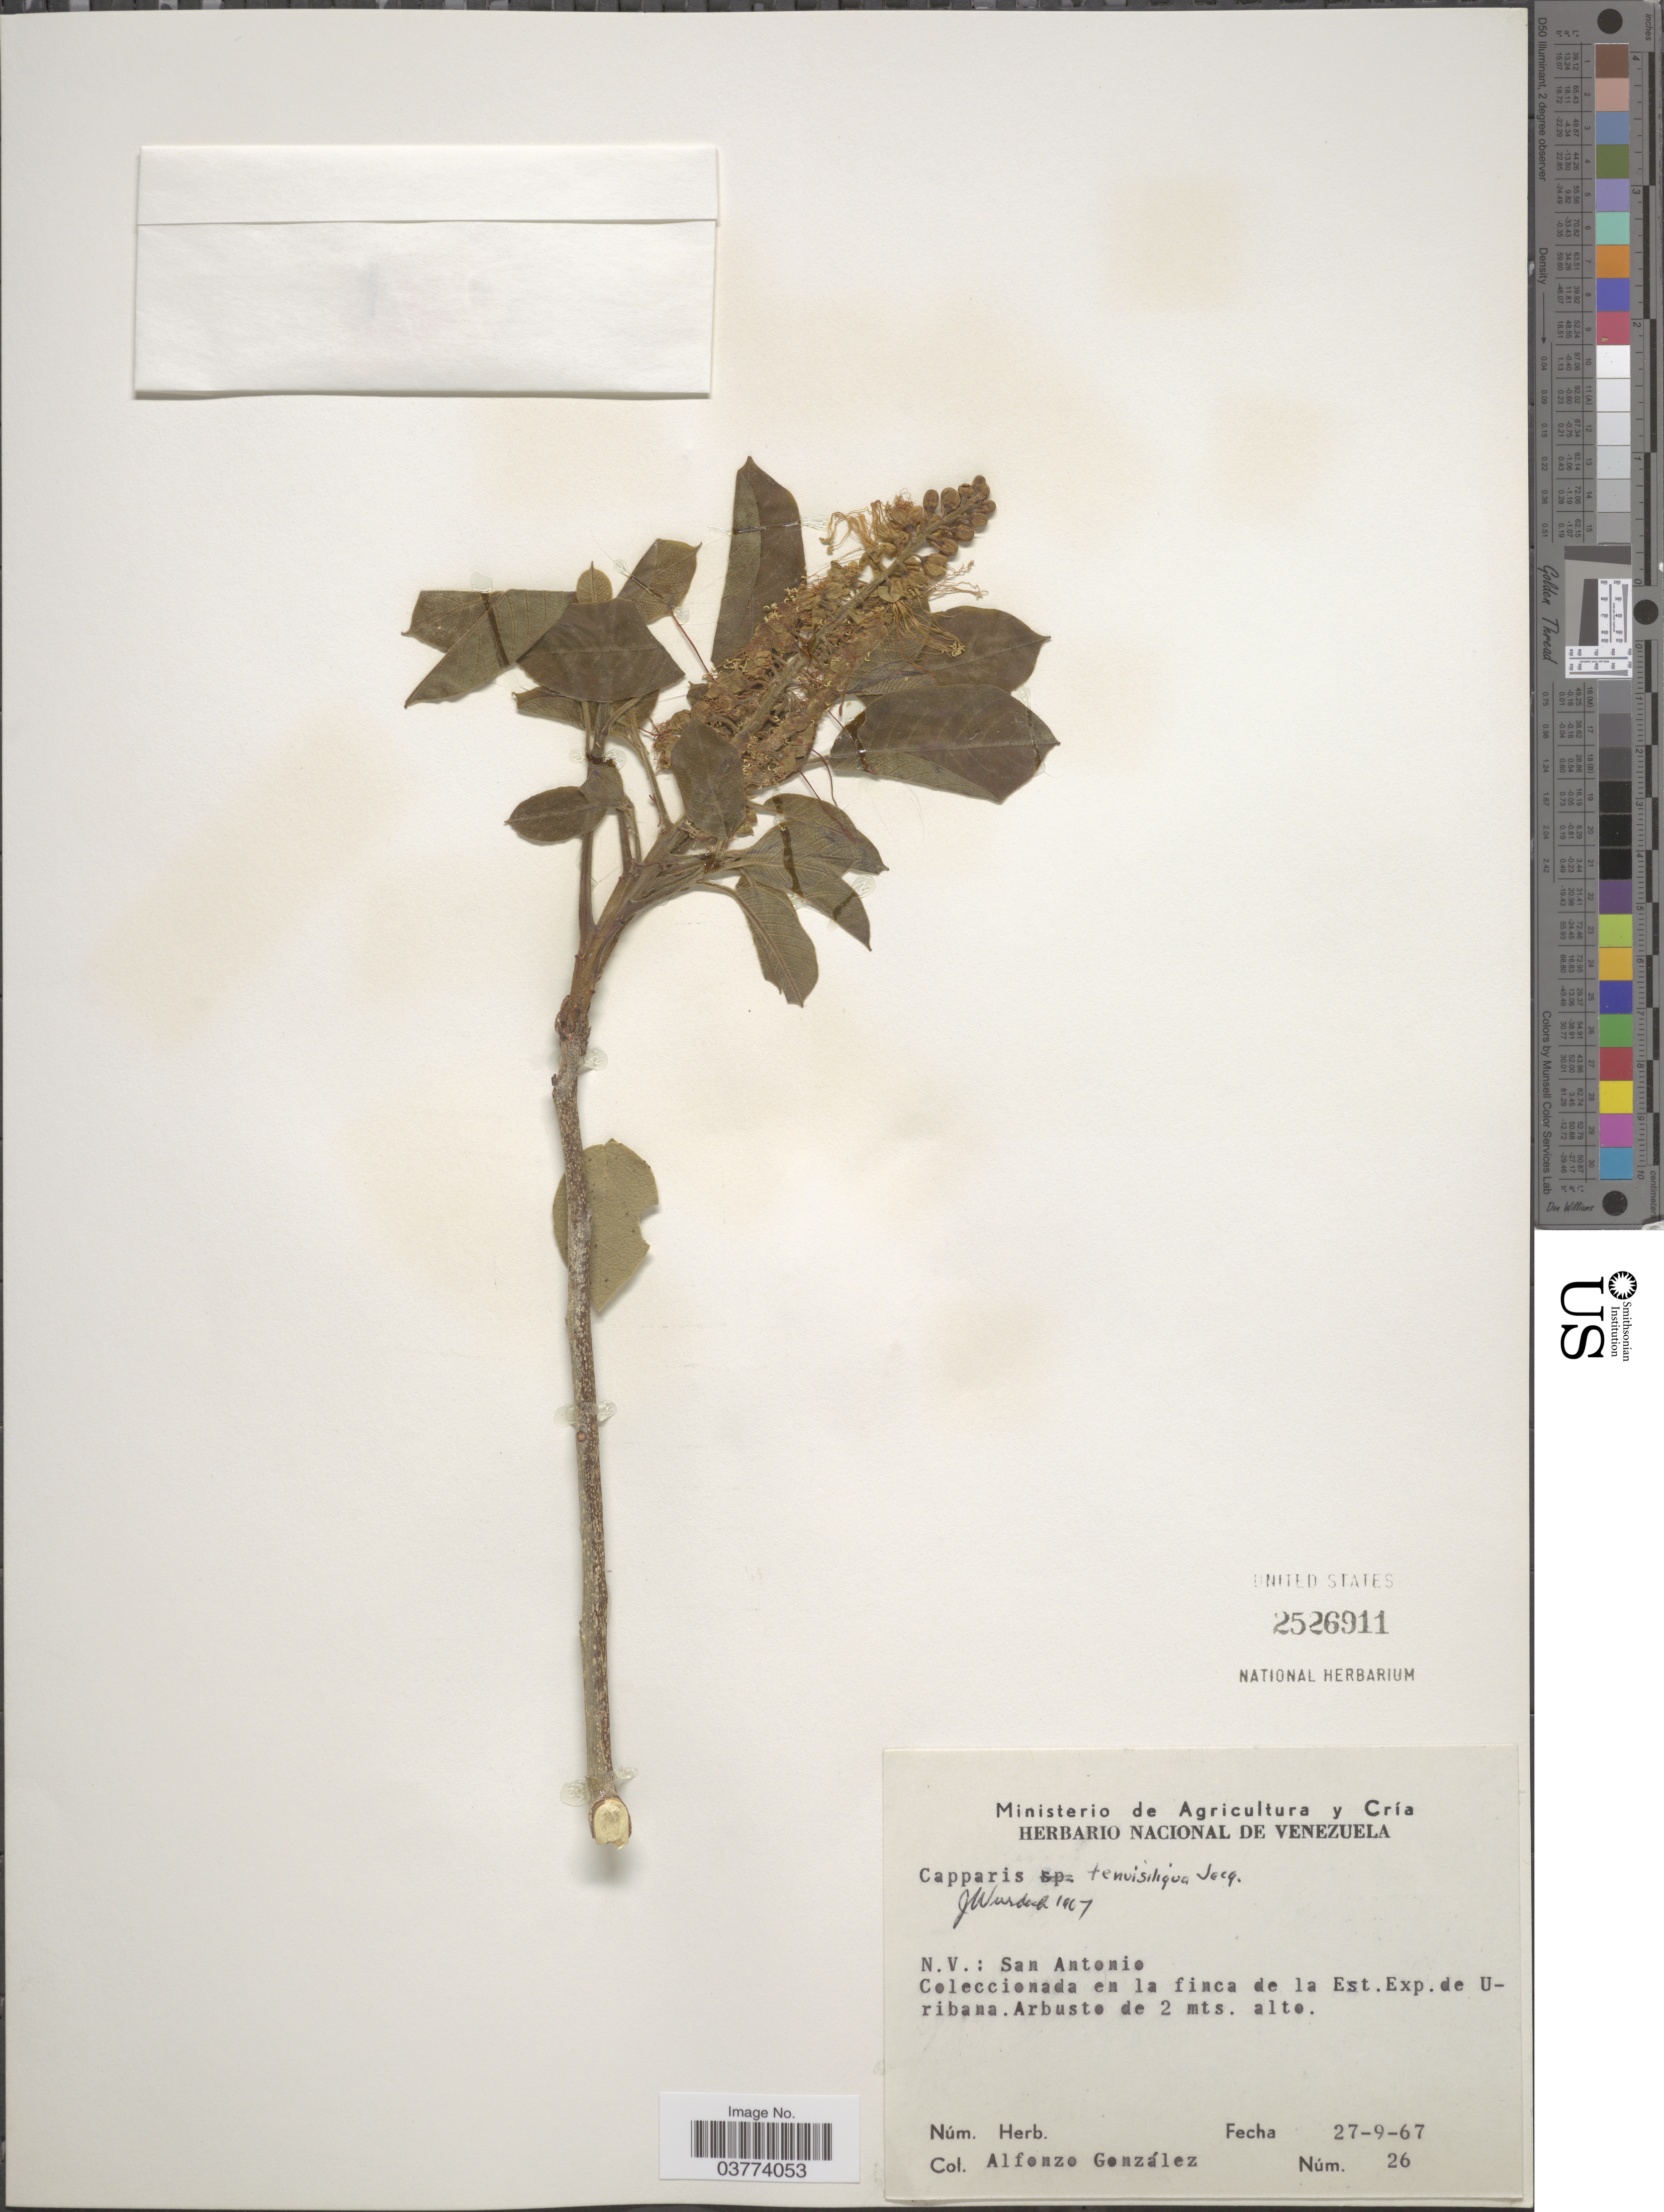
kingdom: Plantae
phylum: Tracheophyta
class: Magnoliopsida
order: Brassicales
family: Capparaceae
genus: Monilicarpa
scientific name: Monilicarpa tenuisiliqua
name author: (Jacq.) Cornejo & Iltis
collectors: A. C. González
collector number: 26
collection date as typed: Transcribed d/m/y: 27/9/67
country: Venezuela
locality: San Antonio. En la finca de la Est.Exp. de Uribana.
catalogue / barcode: US 2526911